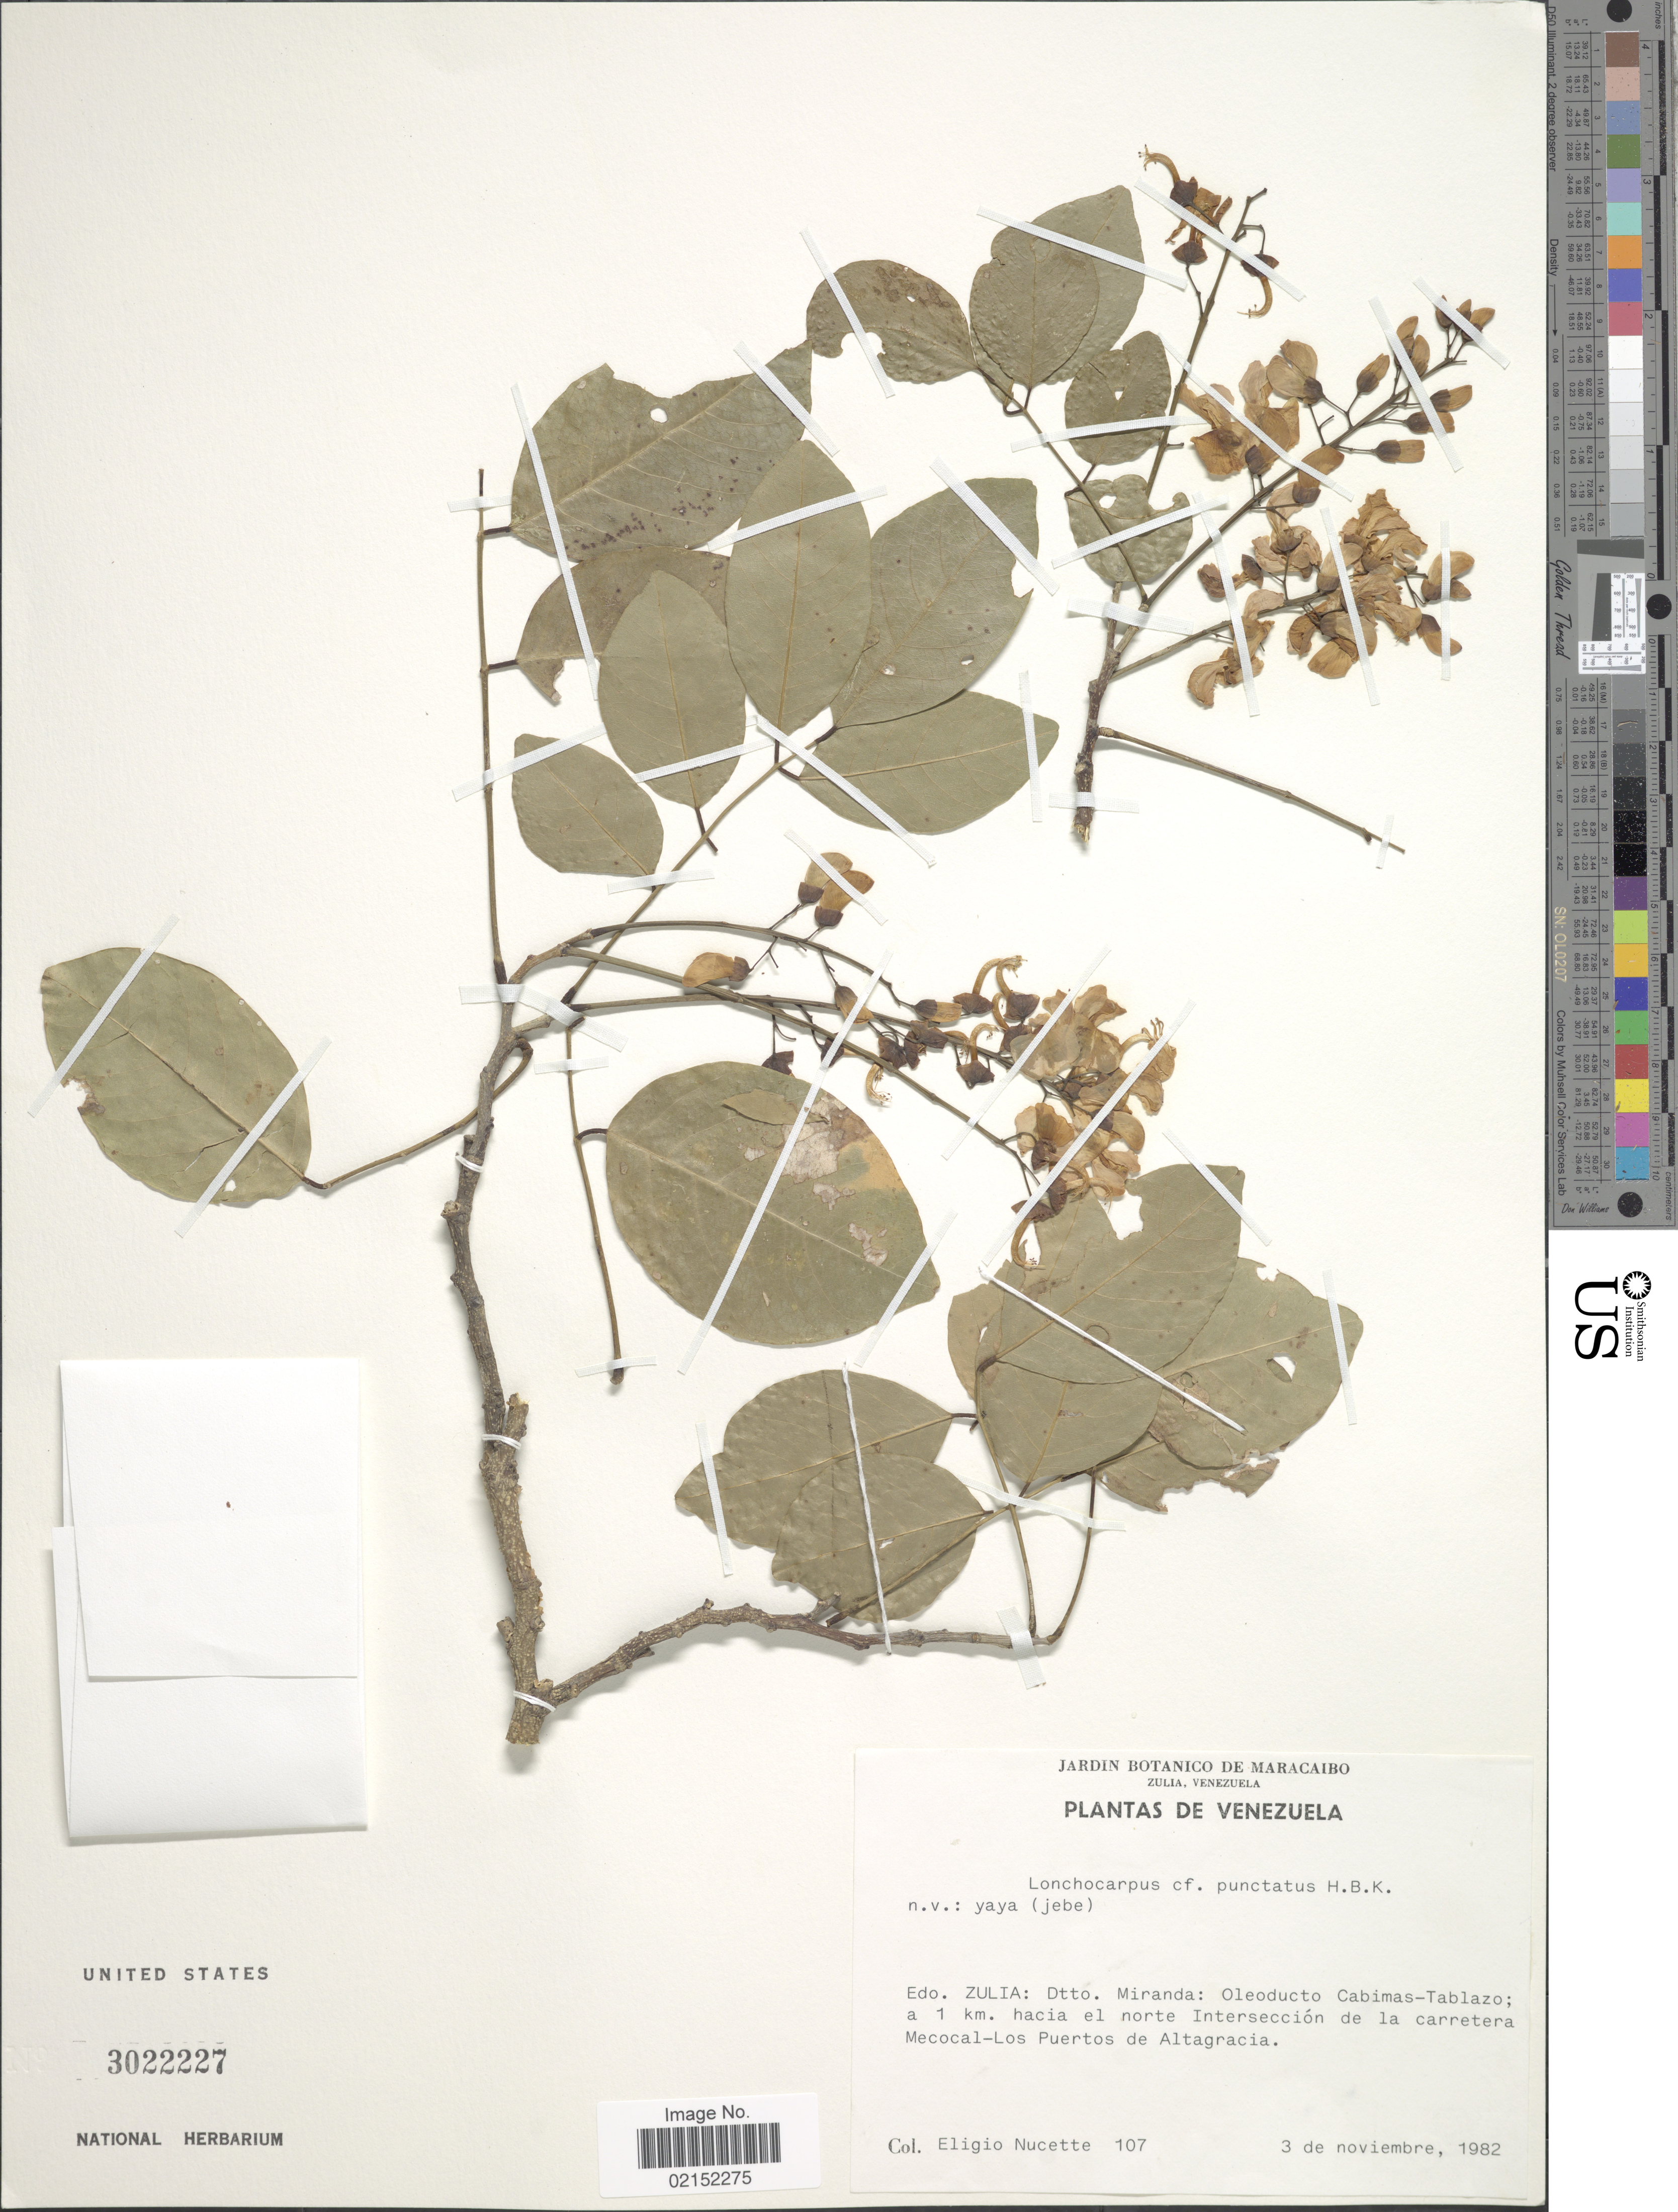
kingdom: Plantae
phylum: Tracheophyta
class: Magnoliopsida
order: Fabales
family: Fabaceae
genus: Lonchocarpus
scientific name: Lonchocarpus punctatus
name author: Kunth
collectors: E. Nucette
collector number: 107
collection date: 1982-11-03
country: Venezuela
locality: Edo. Zulia: Dtto. Miranda: Oleoducto Cabimas-Tablazo; a 1 km. hacia el norte Interseccion de la carretera Mecocal-Los Puertos de Altagracia.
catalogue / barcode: US 3022227